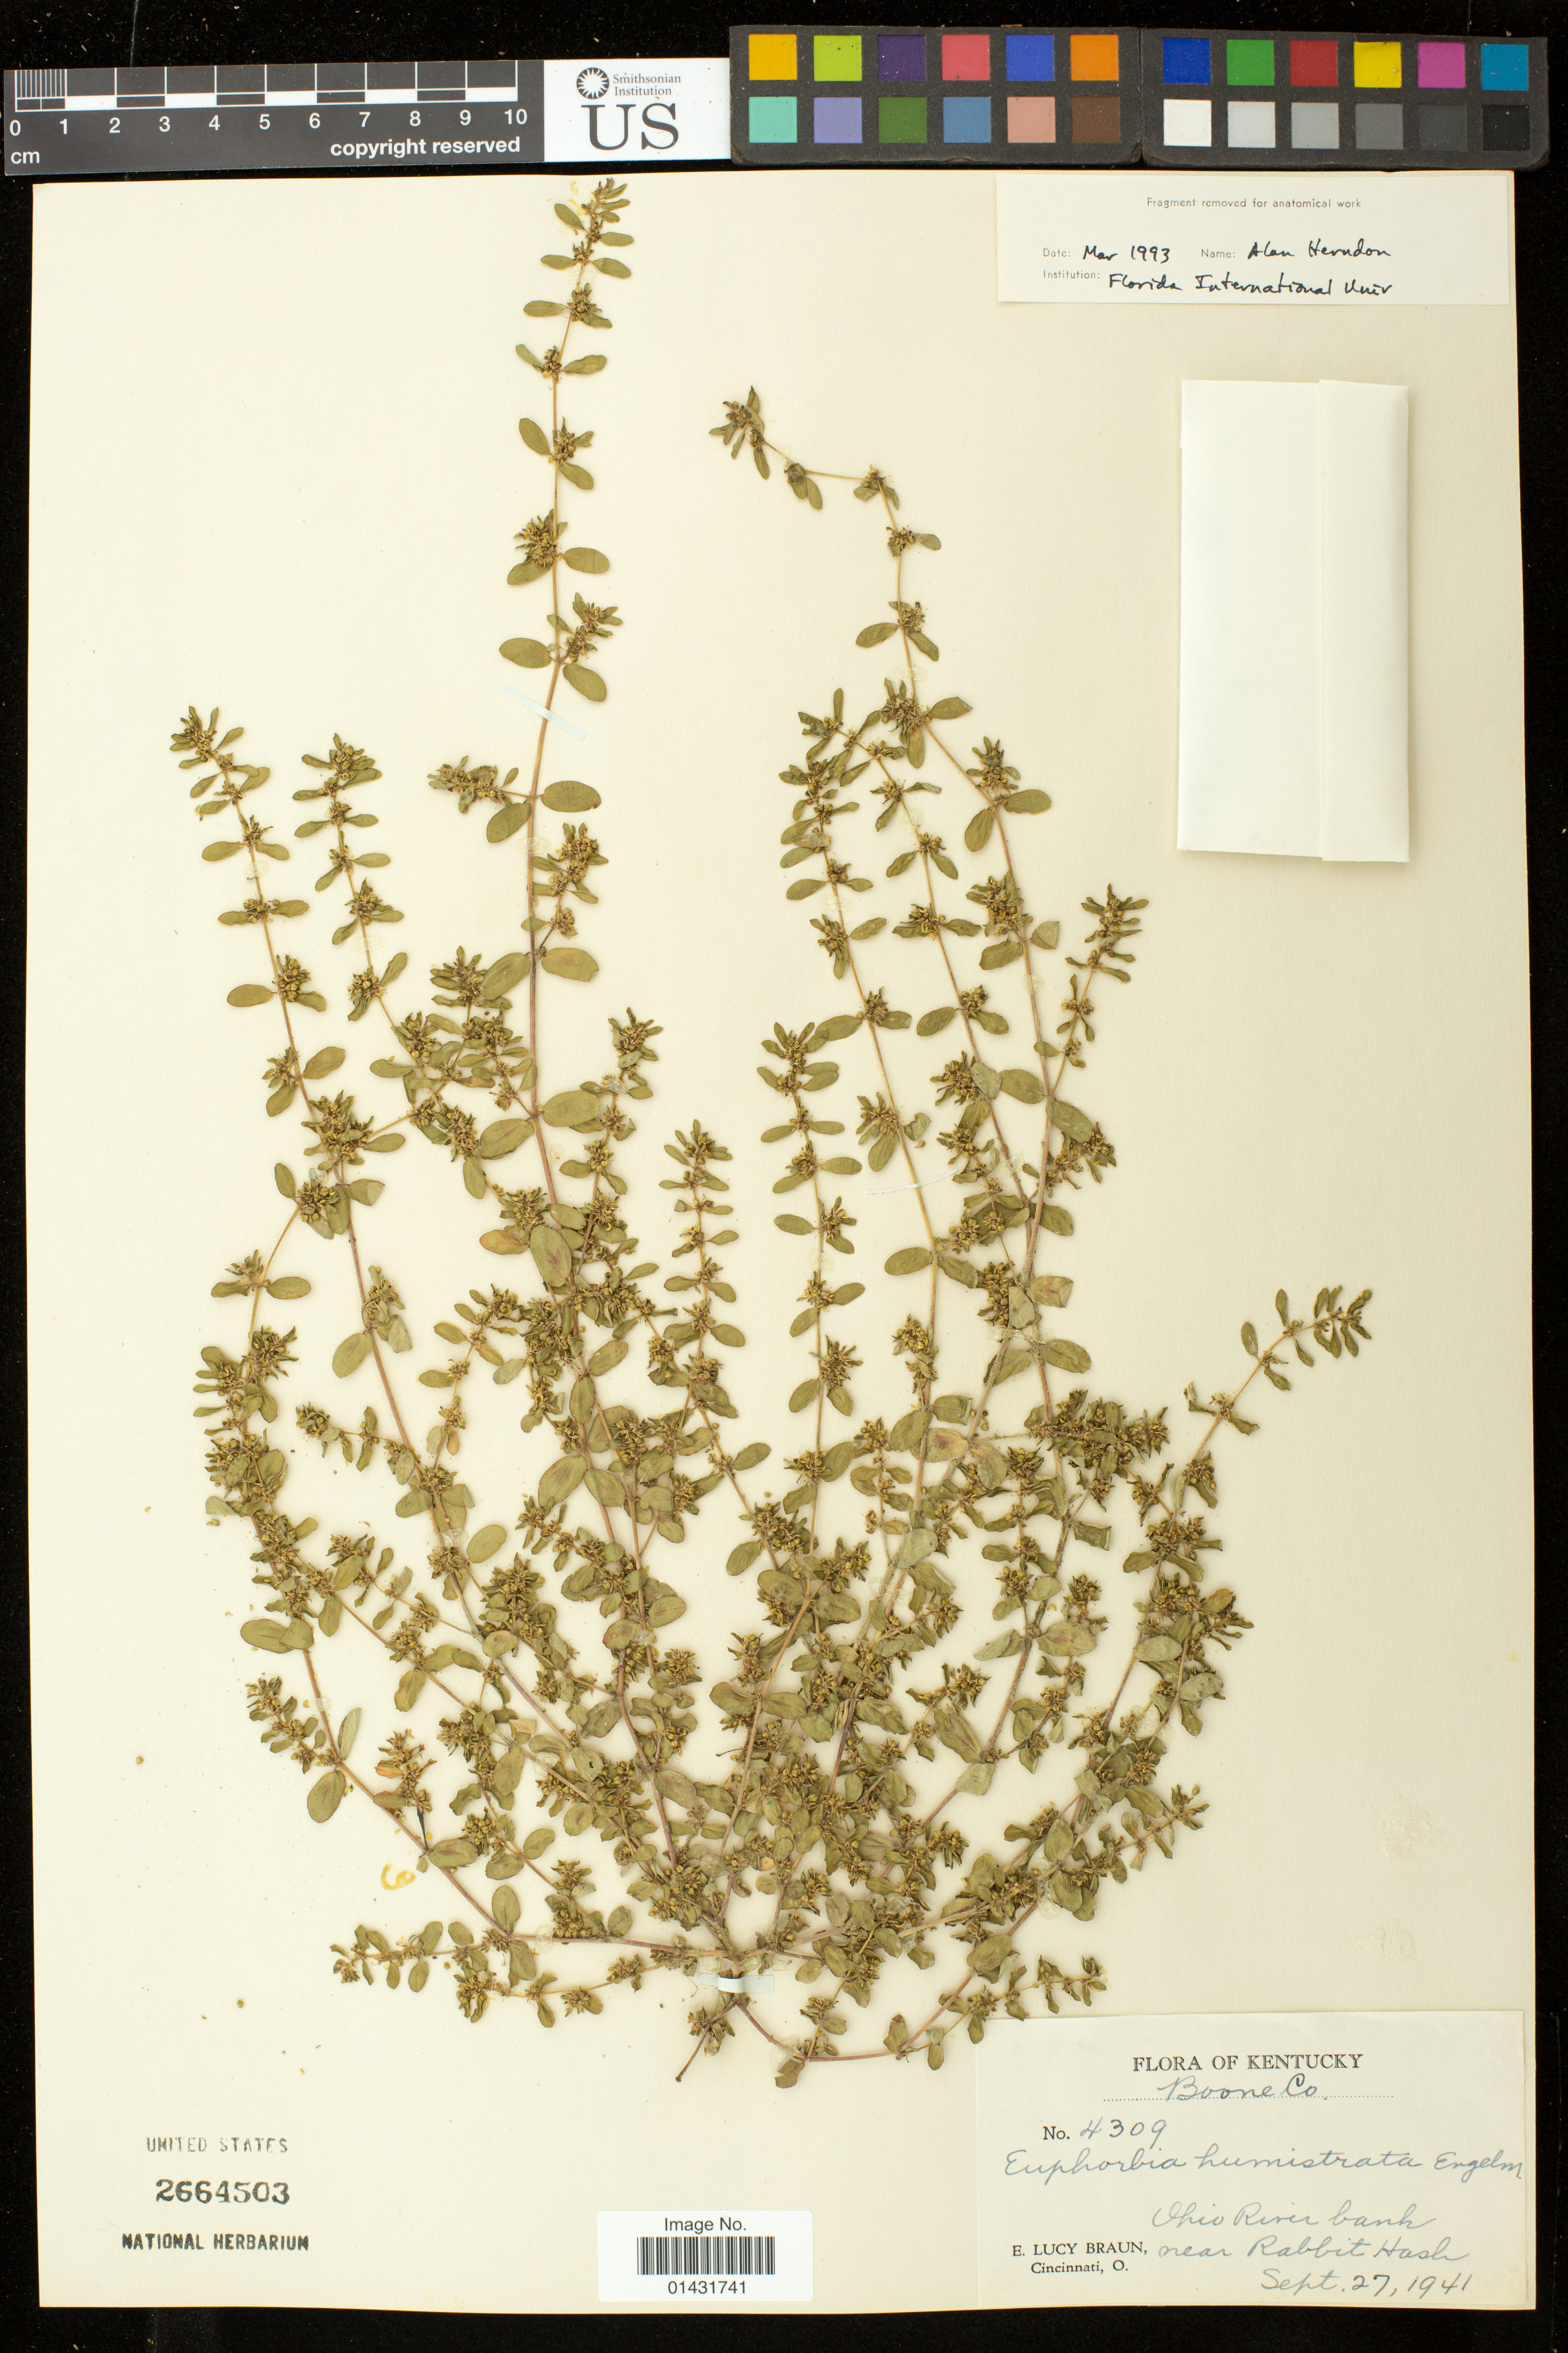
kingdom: Plantae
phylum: Tracheophyta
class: Magnoliopsida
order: Malpighiales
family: Euphorbiaceae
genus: Euphorbia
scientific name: Euphorbia humistrata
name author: Engelm. ex A. Gray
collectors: E. L. Braun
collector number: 4309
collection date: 1941-09-27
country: United States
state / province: Kentucky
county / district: Boone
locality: Ohio River bank near Rabbit Hash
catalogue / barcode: US 2664503